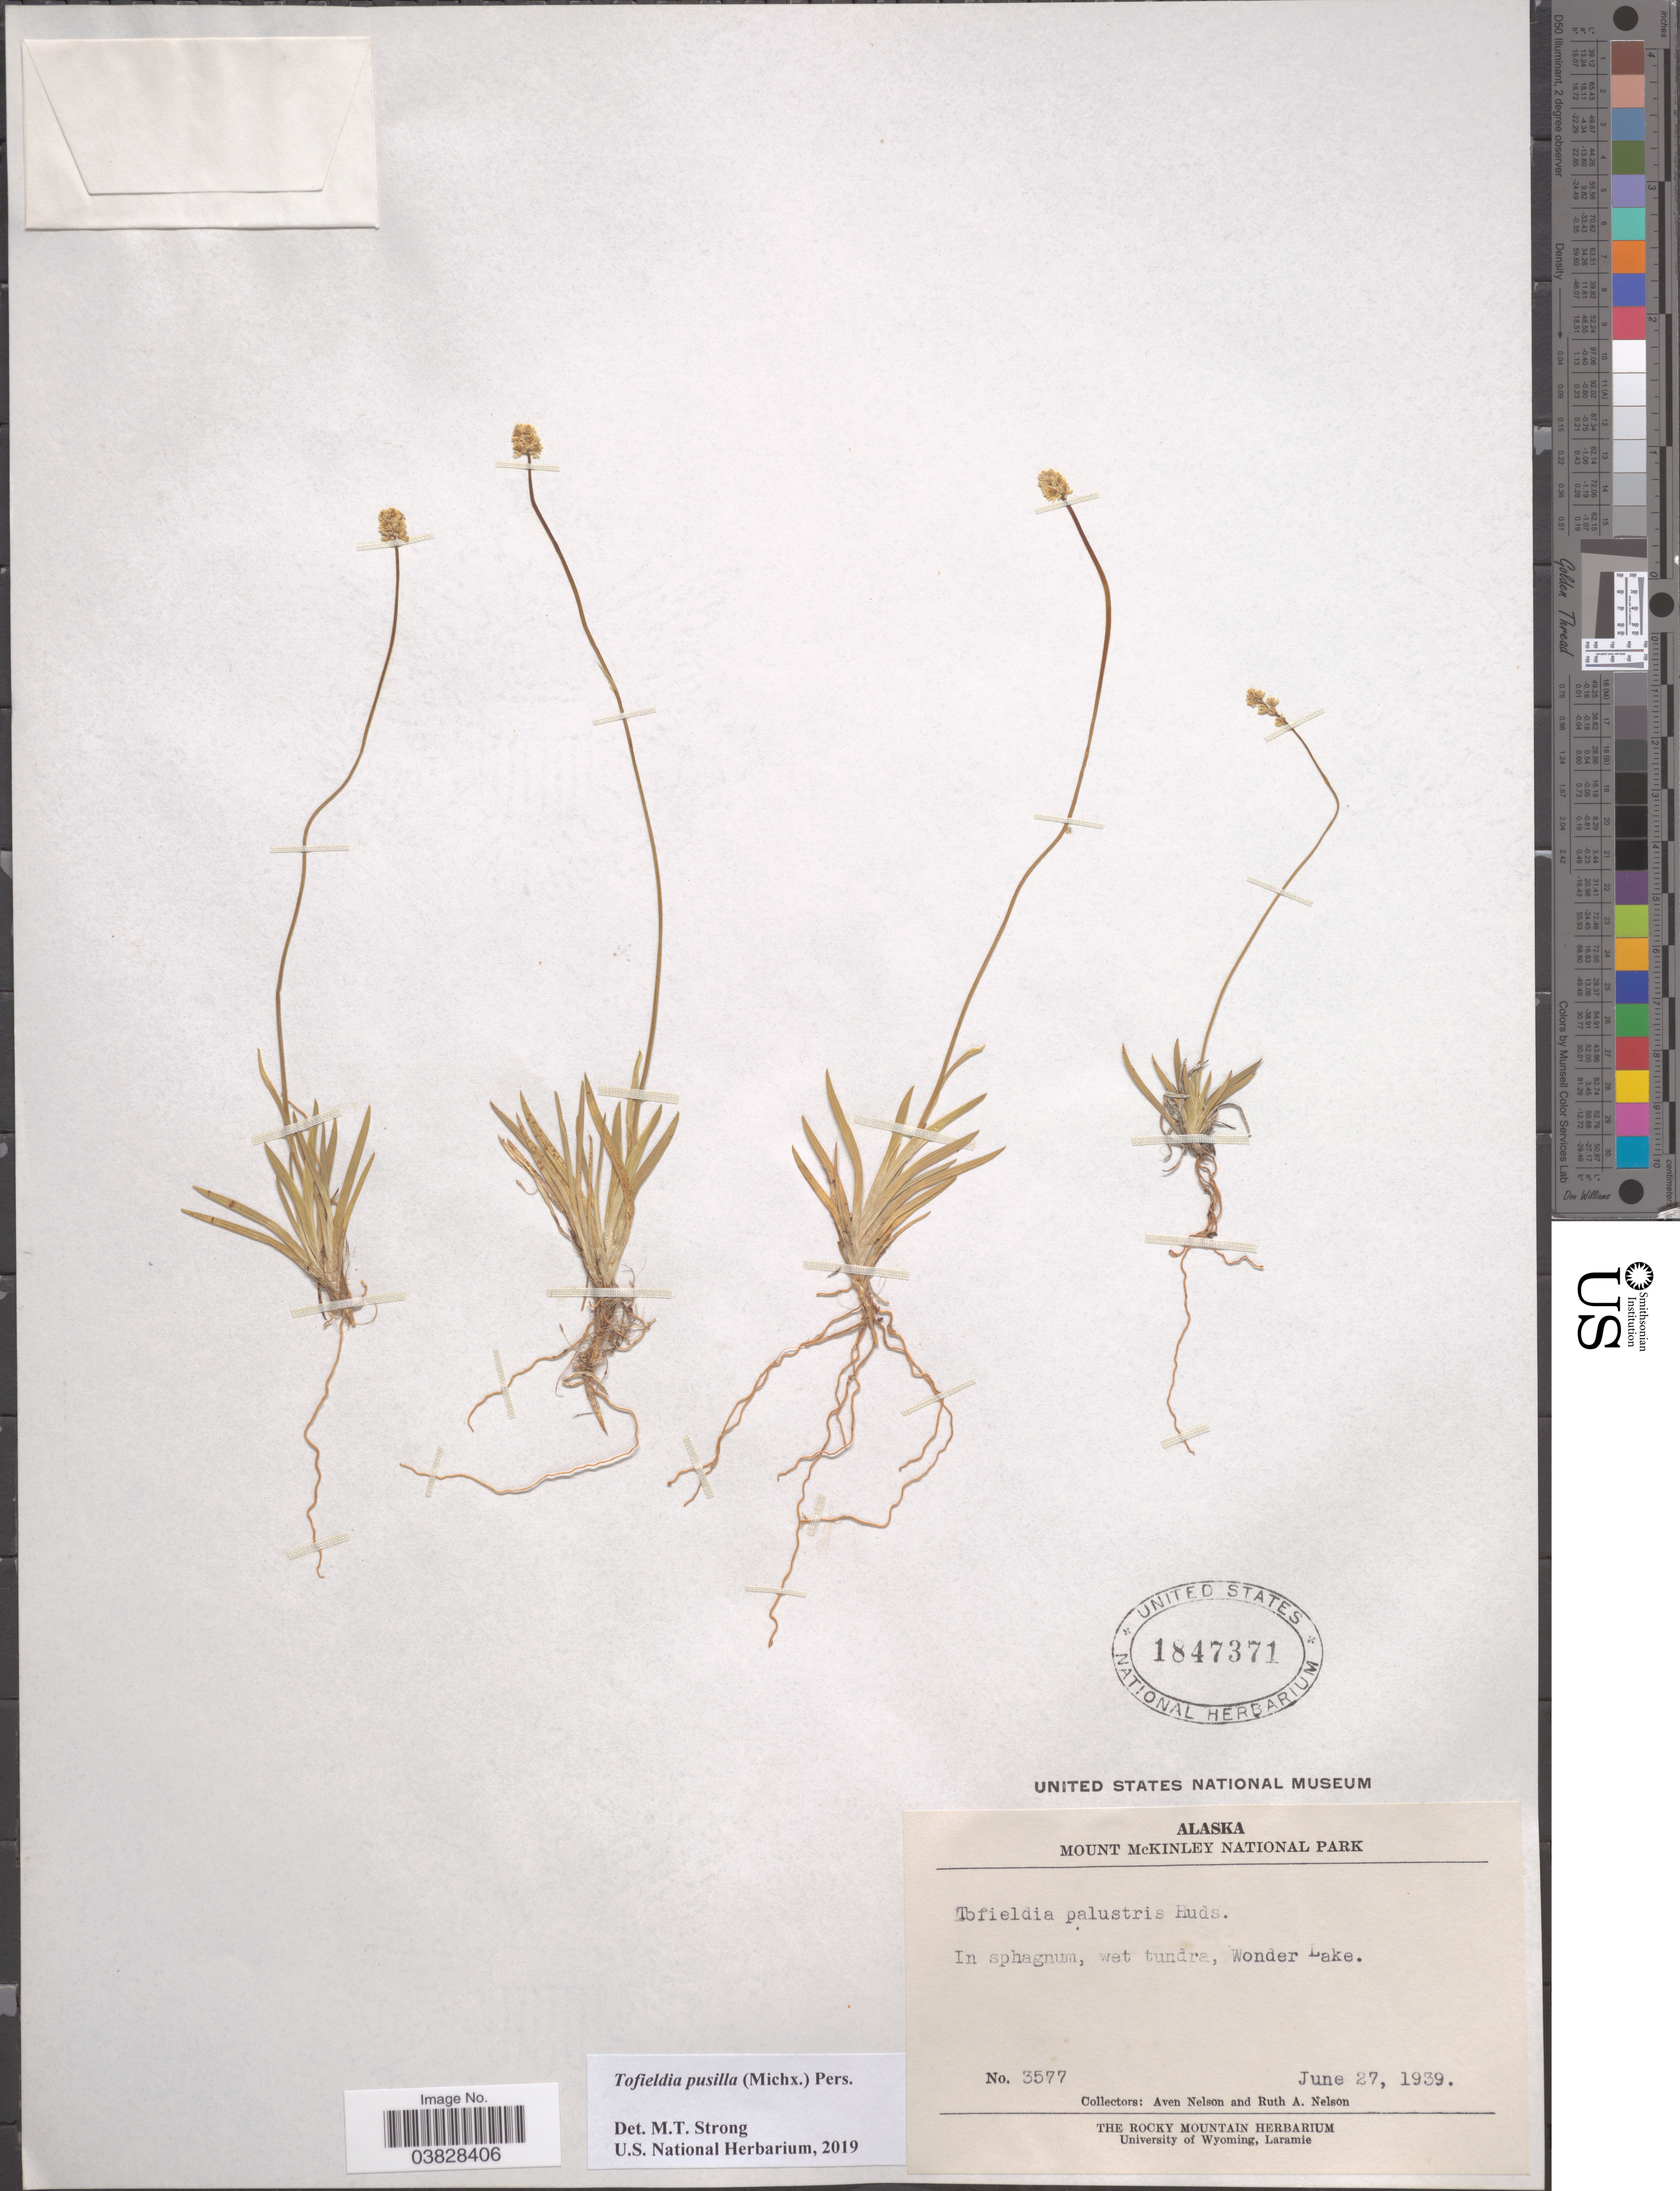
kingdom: Plantae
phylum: Tracheophyta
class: Liliopsida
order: Alismatales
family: Tofieldiaceae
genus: Tofieldia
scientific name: Tofieldia pusilla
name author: (Michx.) Pers.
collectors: A. Nelson & R. A. Nelson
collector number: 3577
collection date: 1939-06-27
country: United States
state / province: Alaska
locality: Mount McKinley National Park. Wonder Lake.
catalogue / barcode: US 1847371